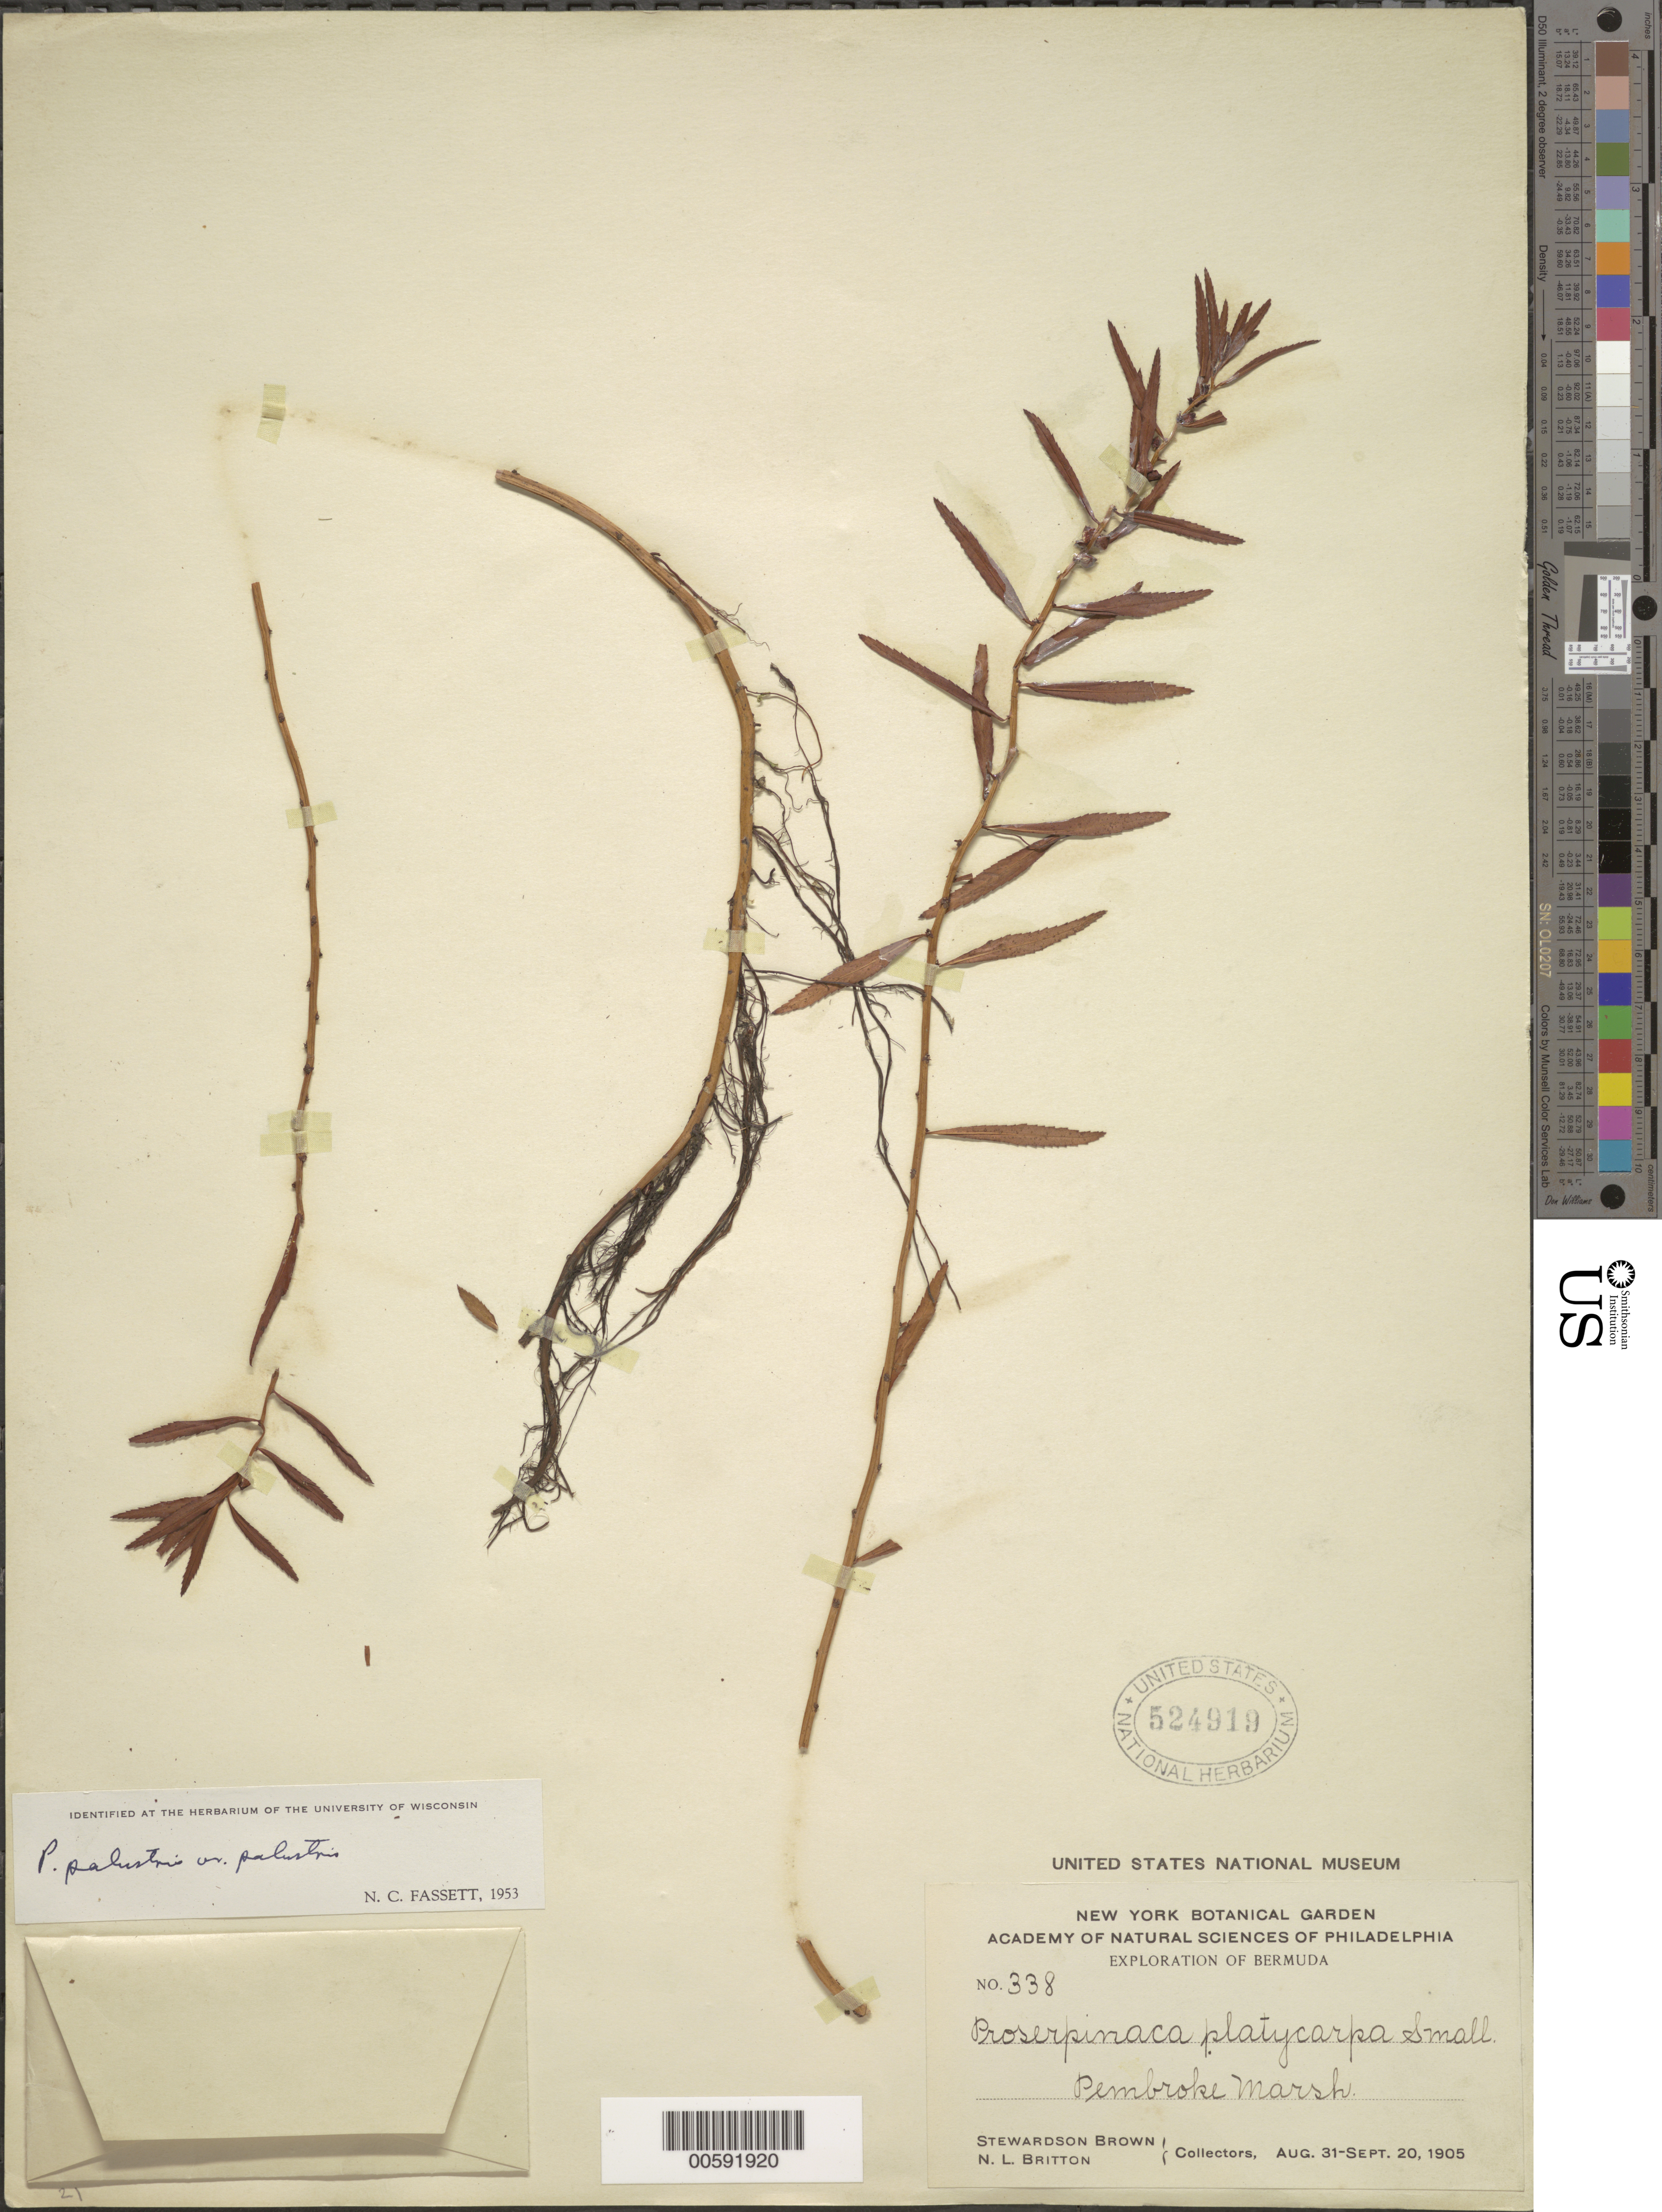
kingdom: Plantae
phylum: Tracheophyta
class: Magnoliopsida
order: Saxifragales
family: Haloragaceae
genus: Proserpinaca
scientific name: Proserpinaca palustris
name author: L.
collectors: S. Brown & N. Britton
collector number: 338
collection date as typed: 31 Aug 1905 to 20 Sep 1905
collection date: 1905-08-31/1905-09-20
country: Bermuda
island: Bermuda Island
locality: Pembrook Marsh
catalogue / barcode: US 524919